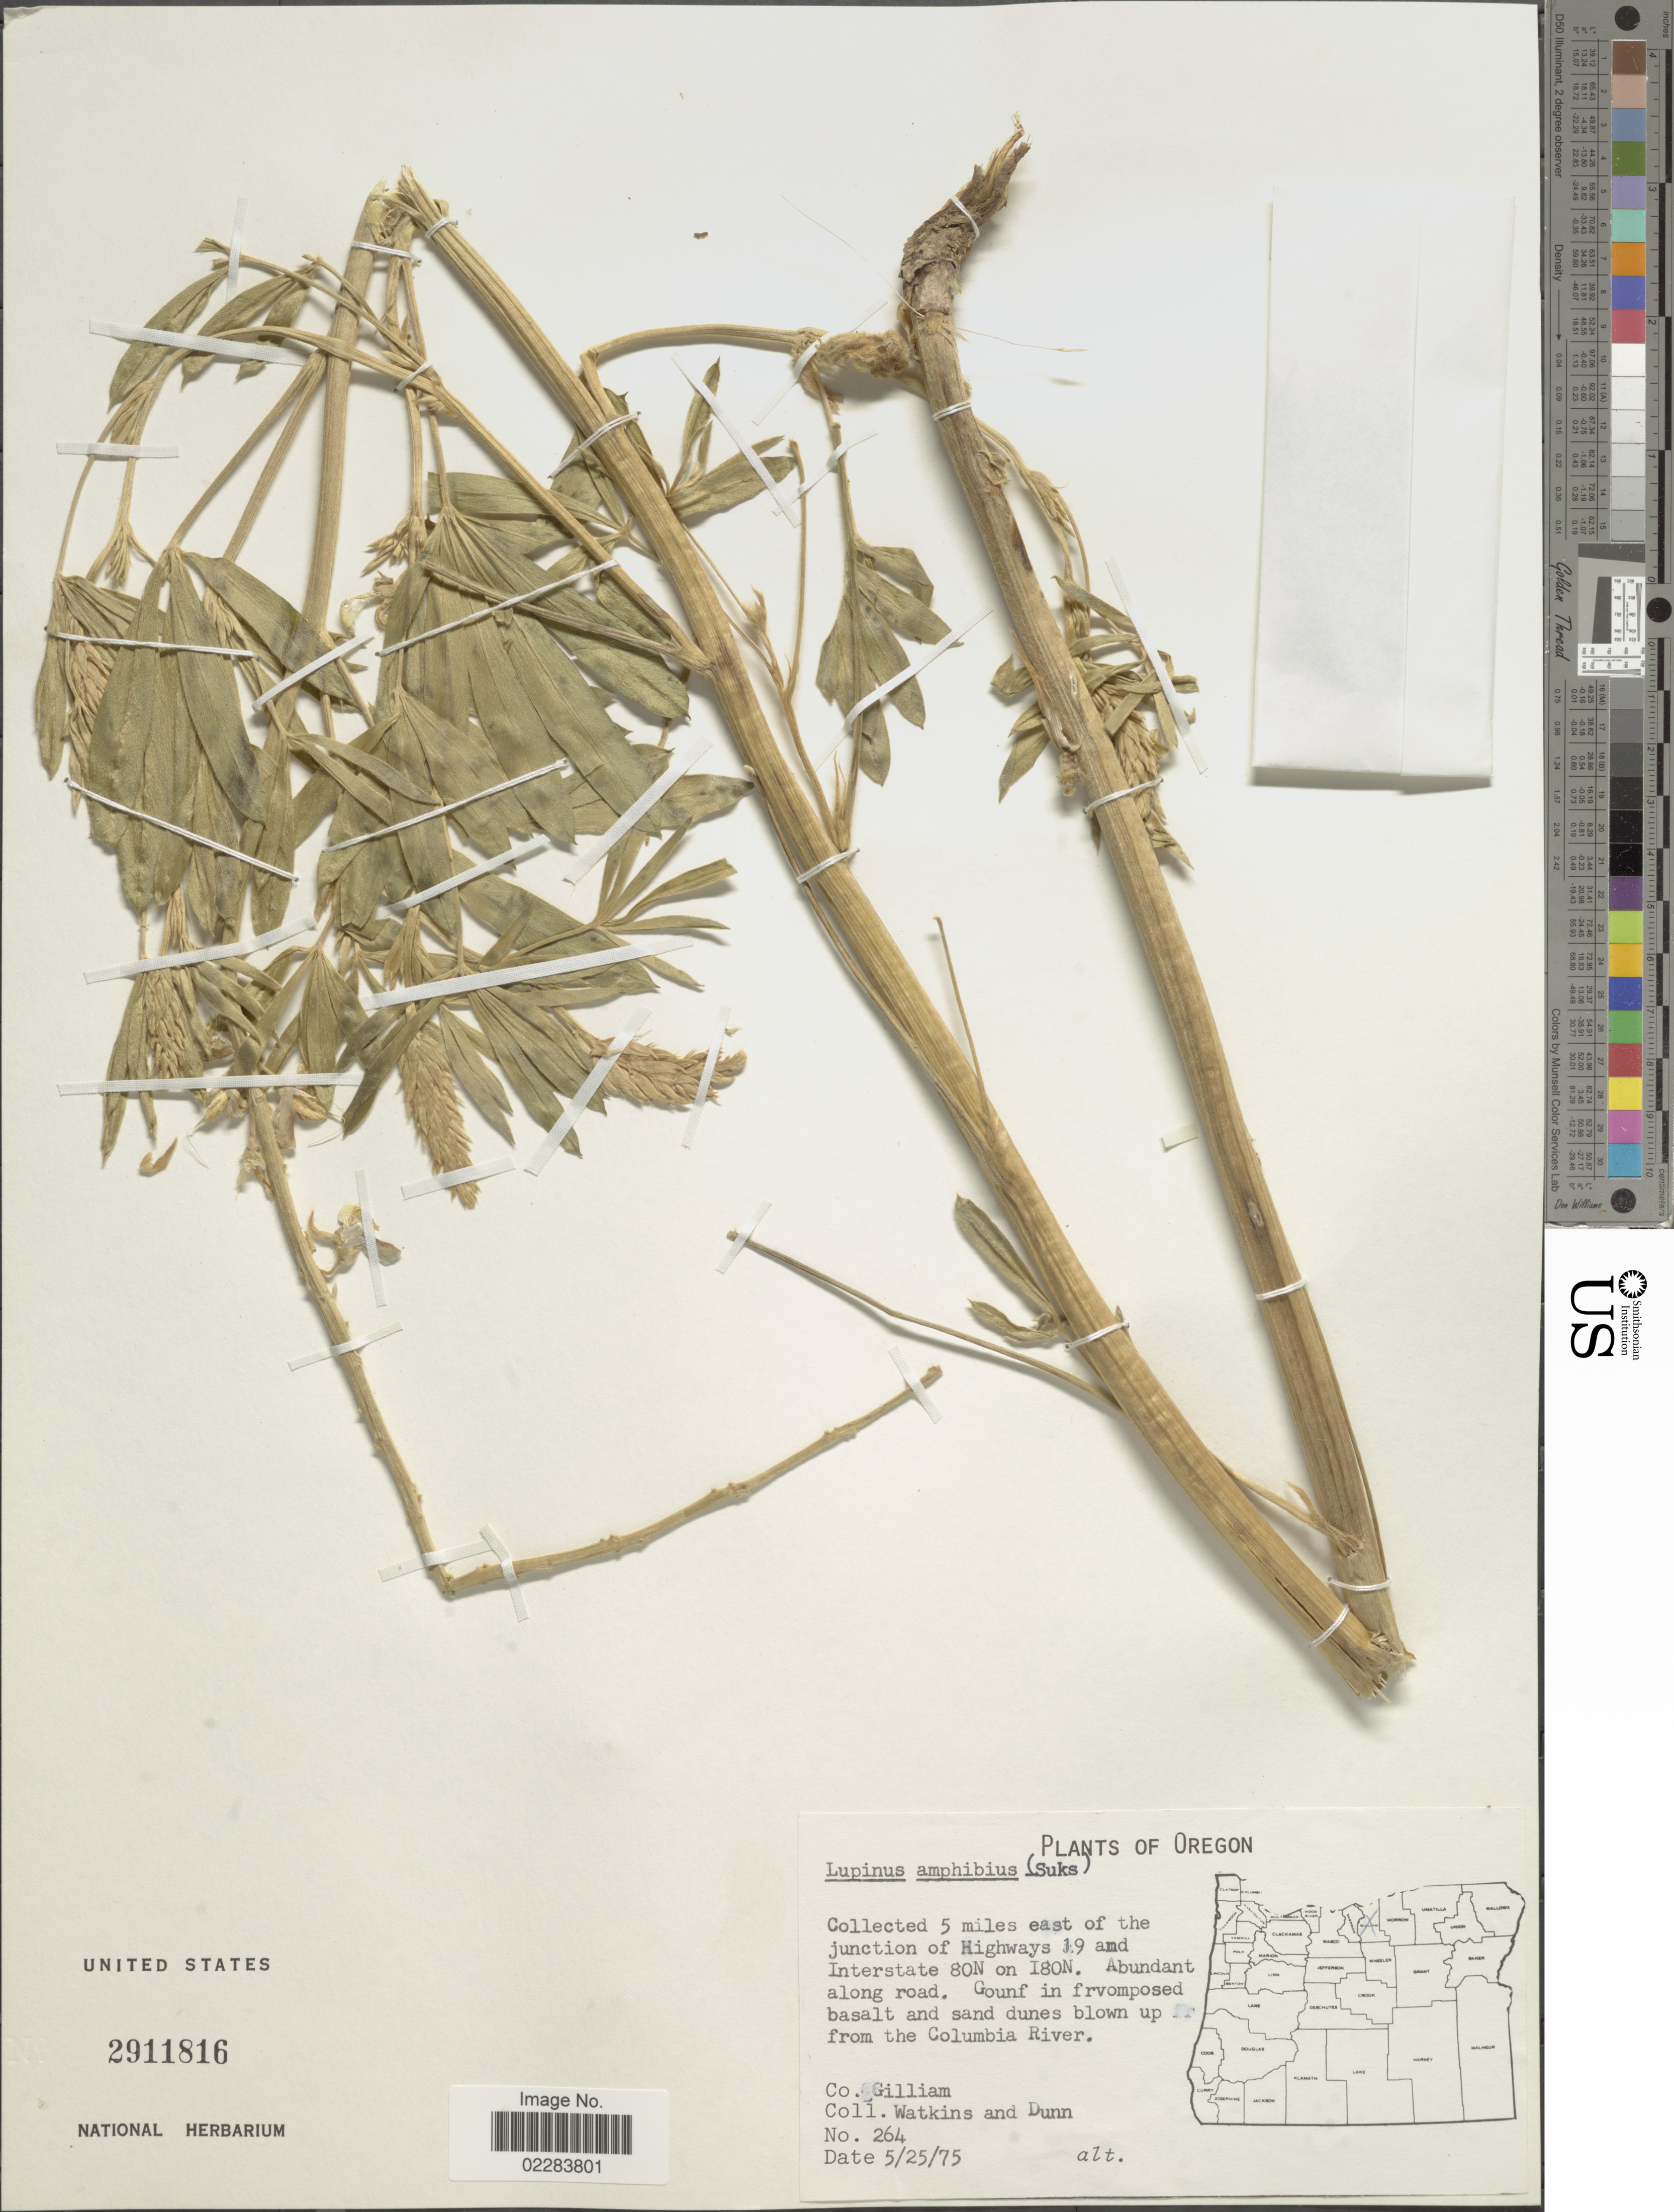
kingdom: Plantae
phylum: Tracheophyta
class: Magnoliopsida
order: Fabales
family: Fabaceae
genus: Lupinus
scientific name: Lupinus amphibius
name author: Suksd.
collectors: Watkins, -- & Dunn, --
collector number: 264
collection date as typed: Transcribed d/m/y: 25/5/75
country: United States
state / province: Oregon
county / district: Gilliam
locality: Collected 5 miles east of the junction of Highway 19 and Interstate 80N on 180N. Abundant along road. Co.: Gilliam.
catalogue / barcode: US 2911816